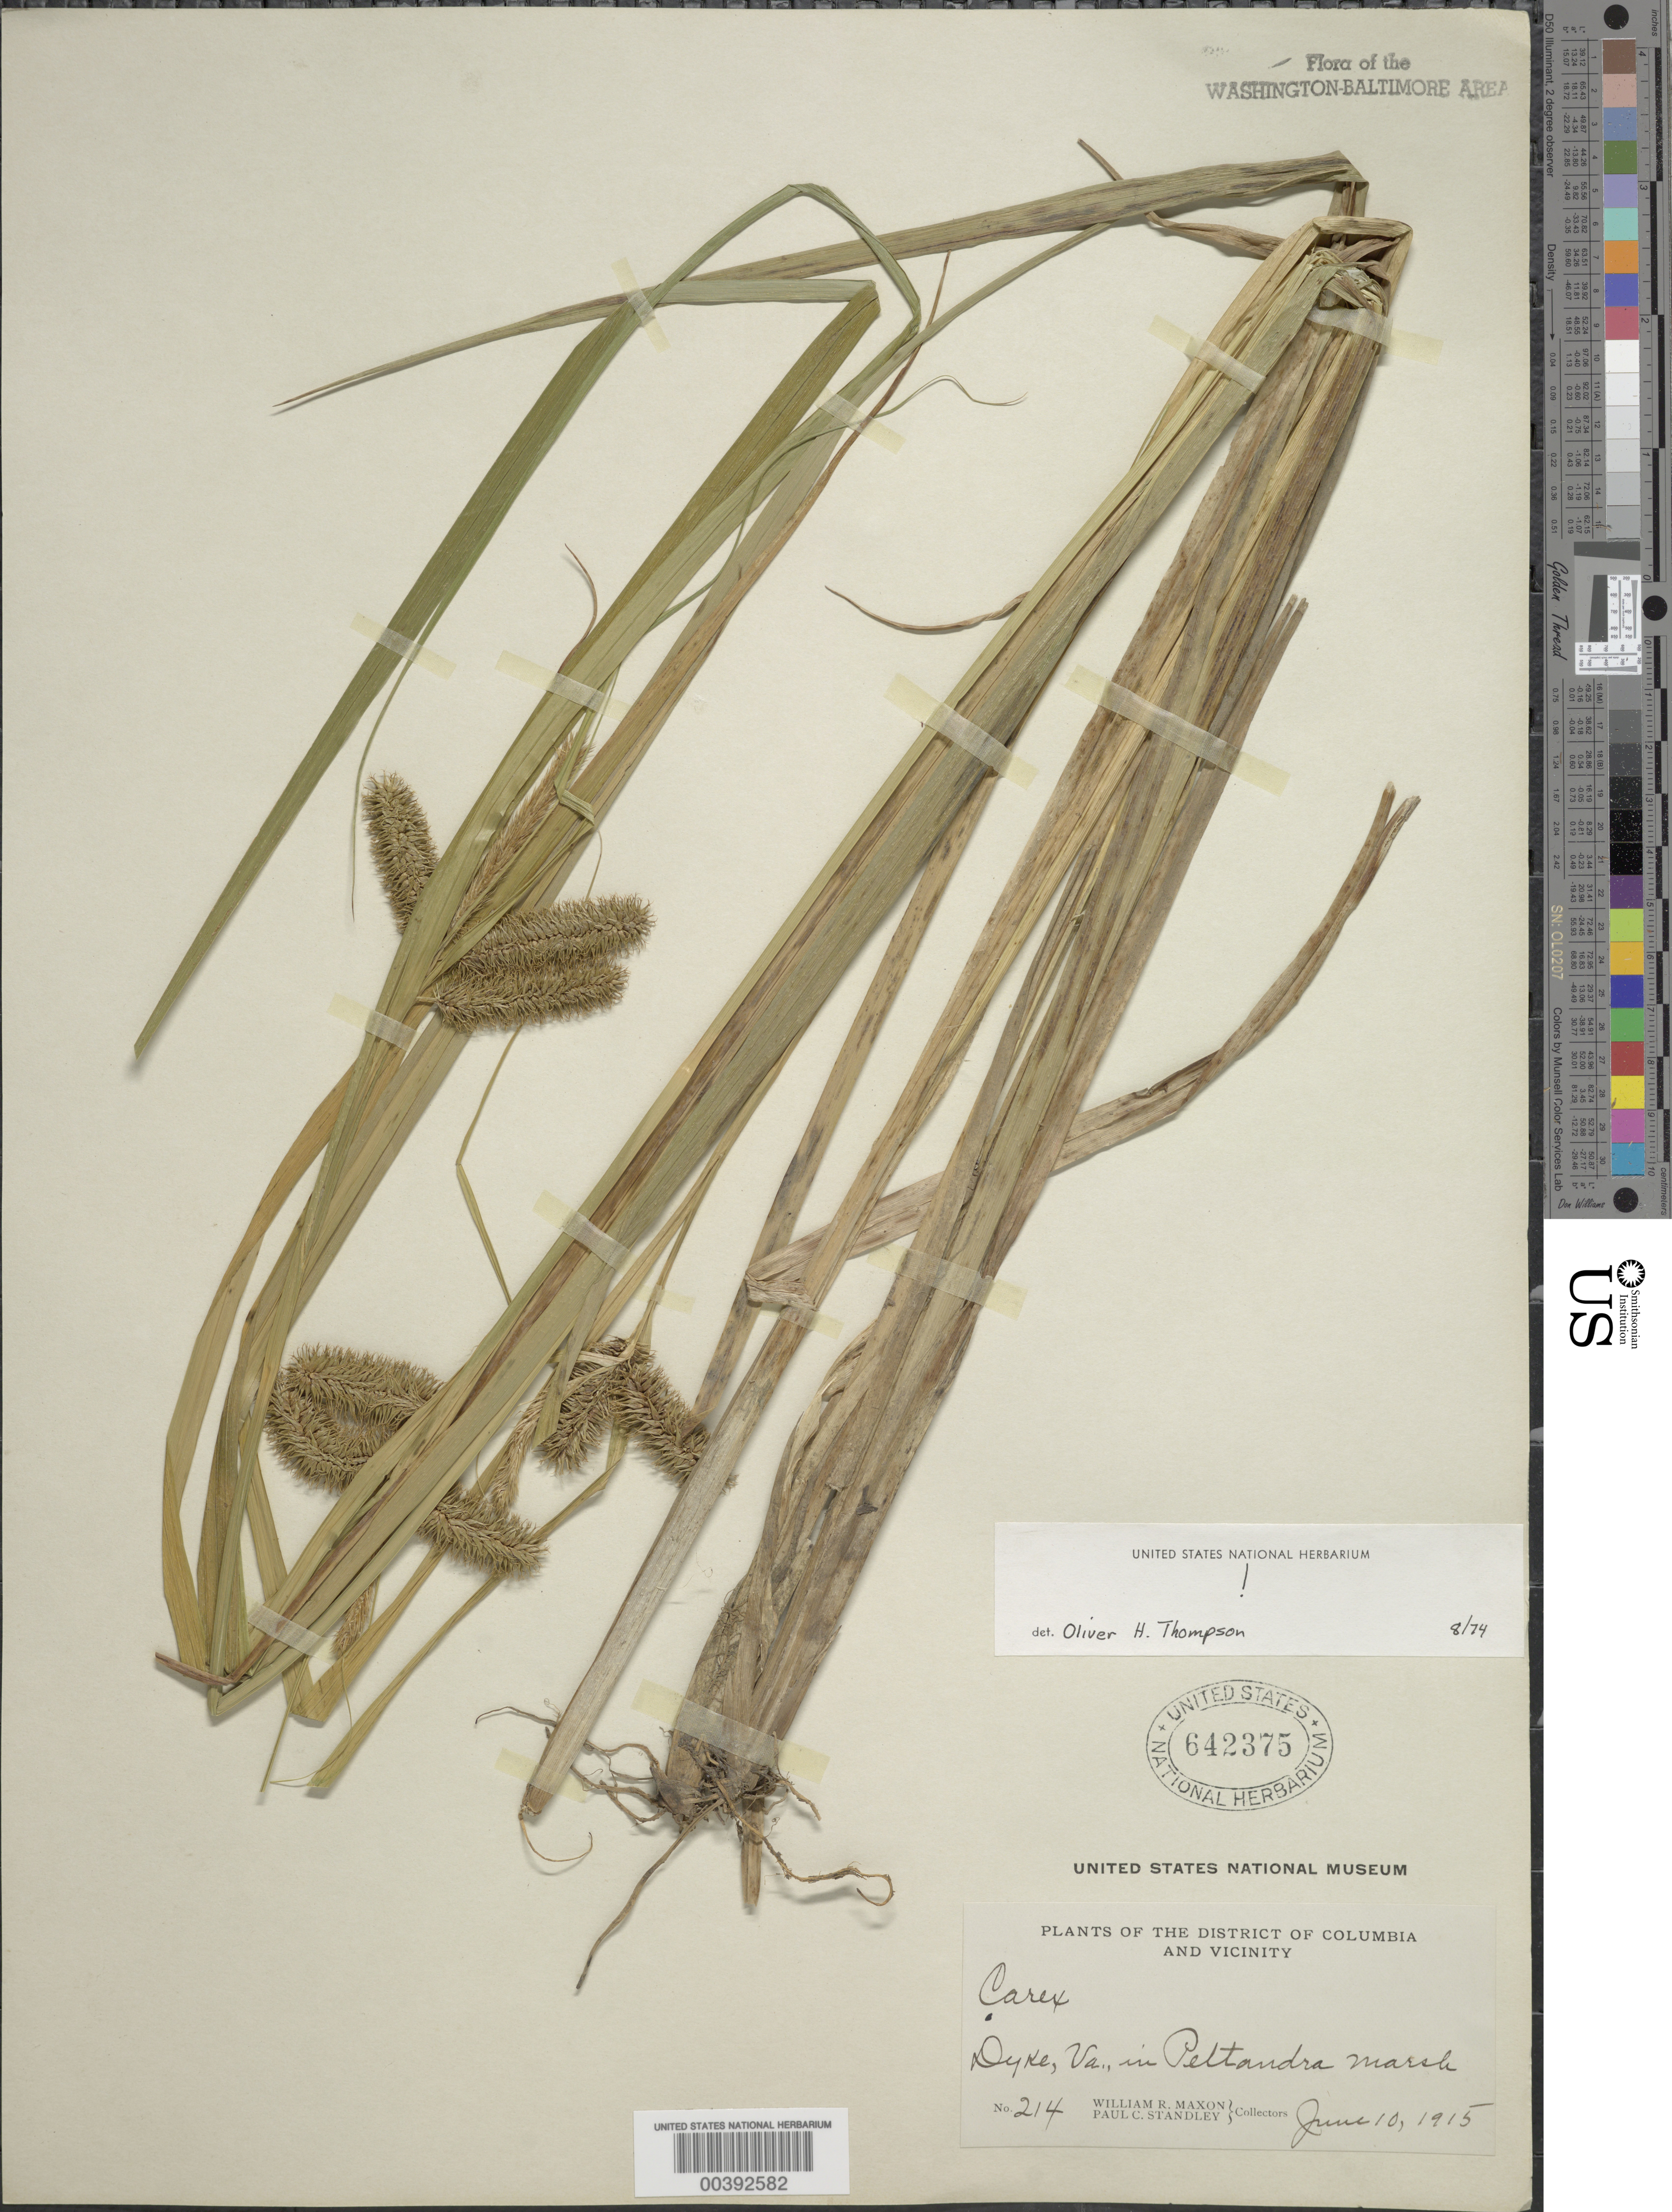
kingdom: Plantae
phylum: Tracheophyta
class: Liliopsida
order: Poales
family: Cyperaceae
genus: Carex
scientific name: Carex comosa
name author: Boott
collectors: W. R. Maxon & P. C. Standley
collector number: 214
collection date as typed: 10 Jun 1915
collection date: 1915-06-10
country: United States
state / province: Virginia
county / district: Fairfax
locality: Dyke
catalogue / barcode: US 642375